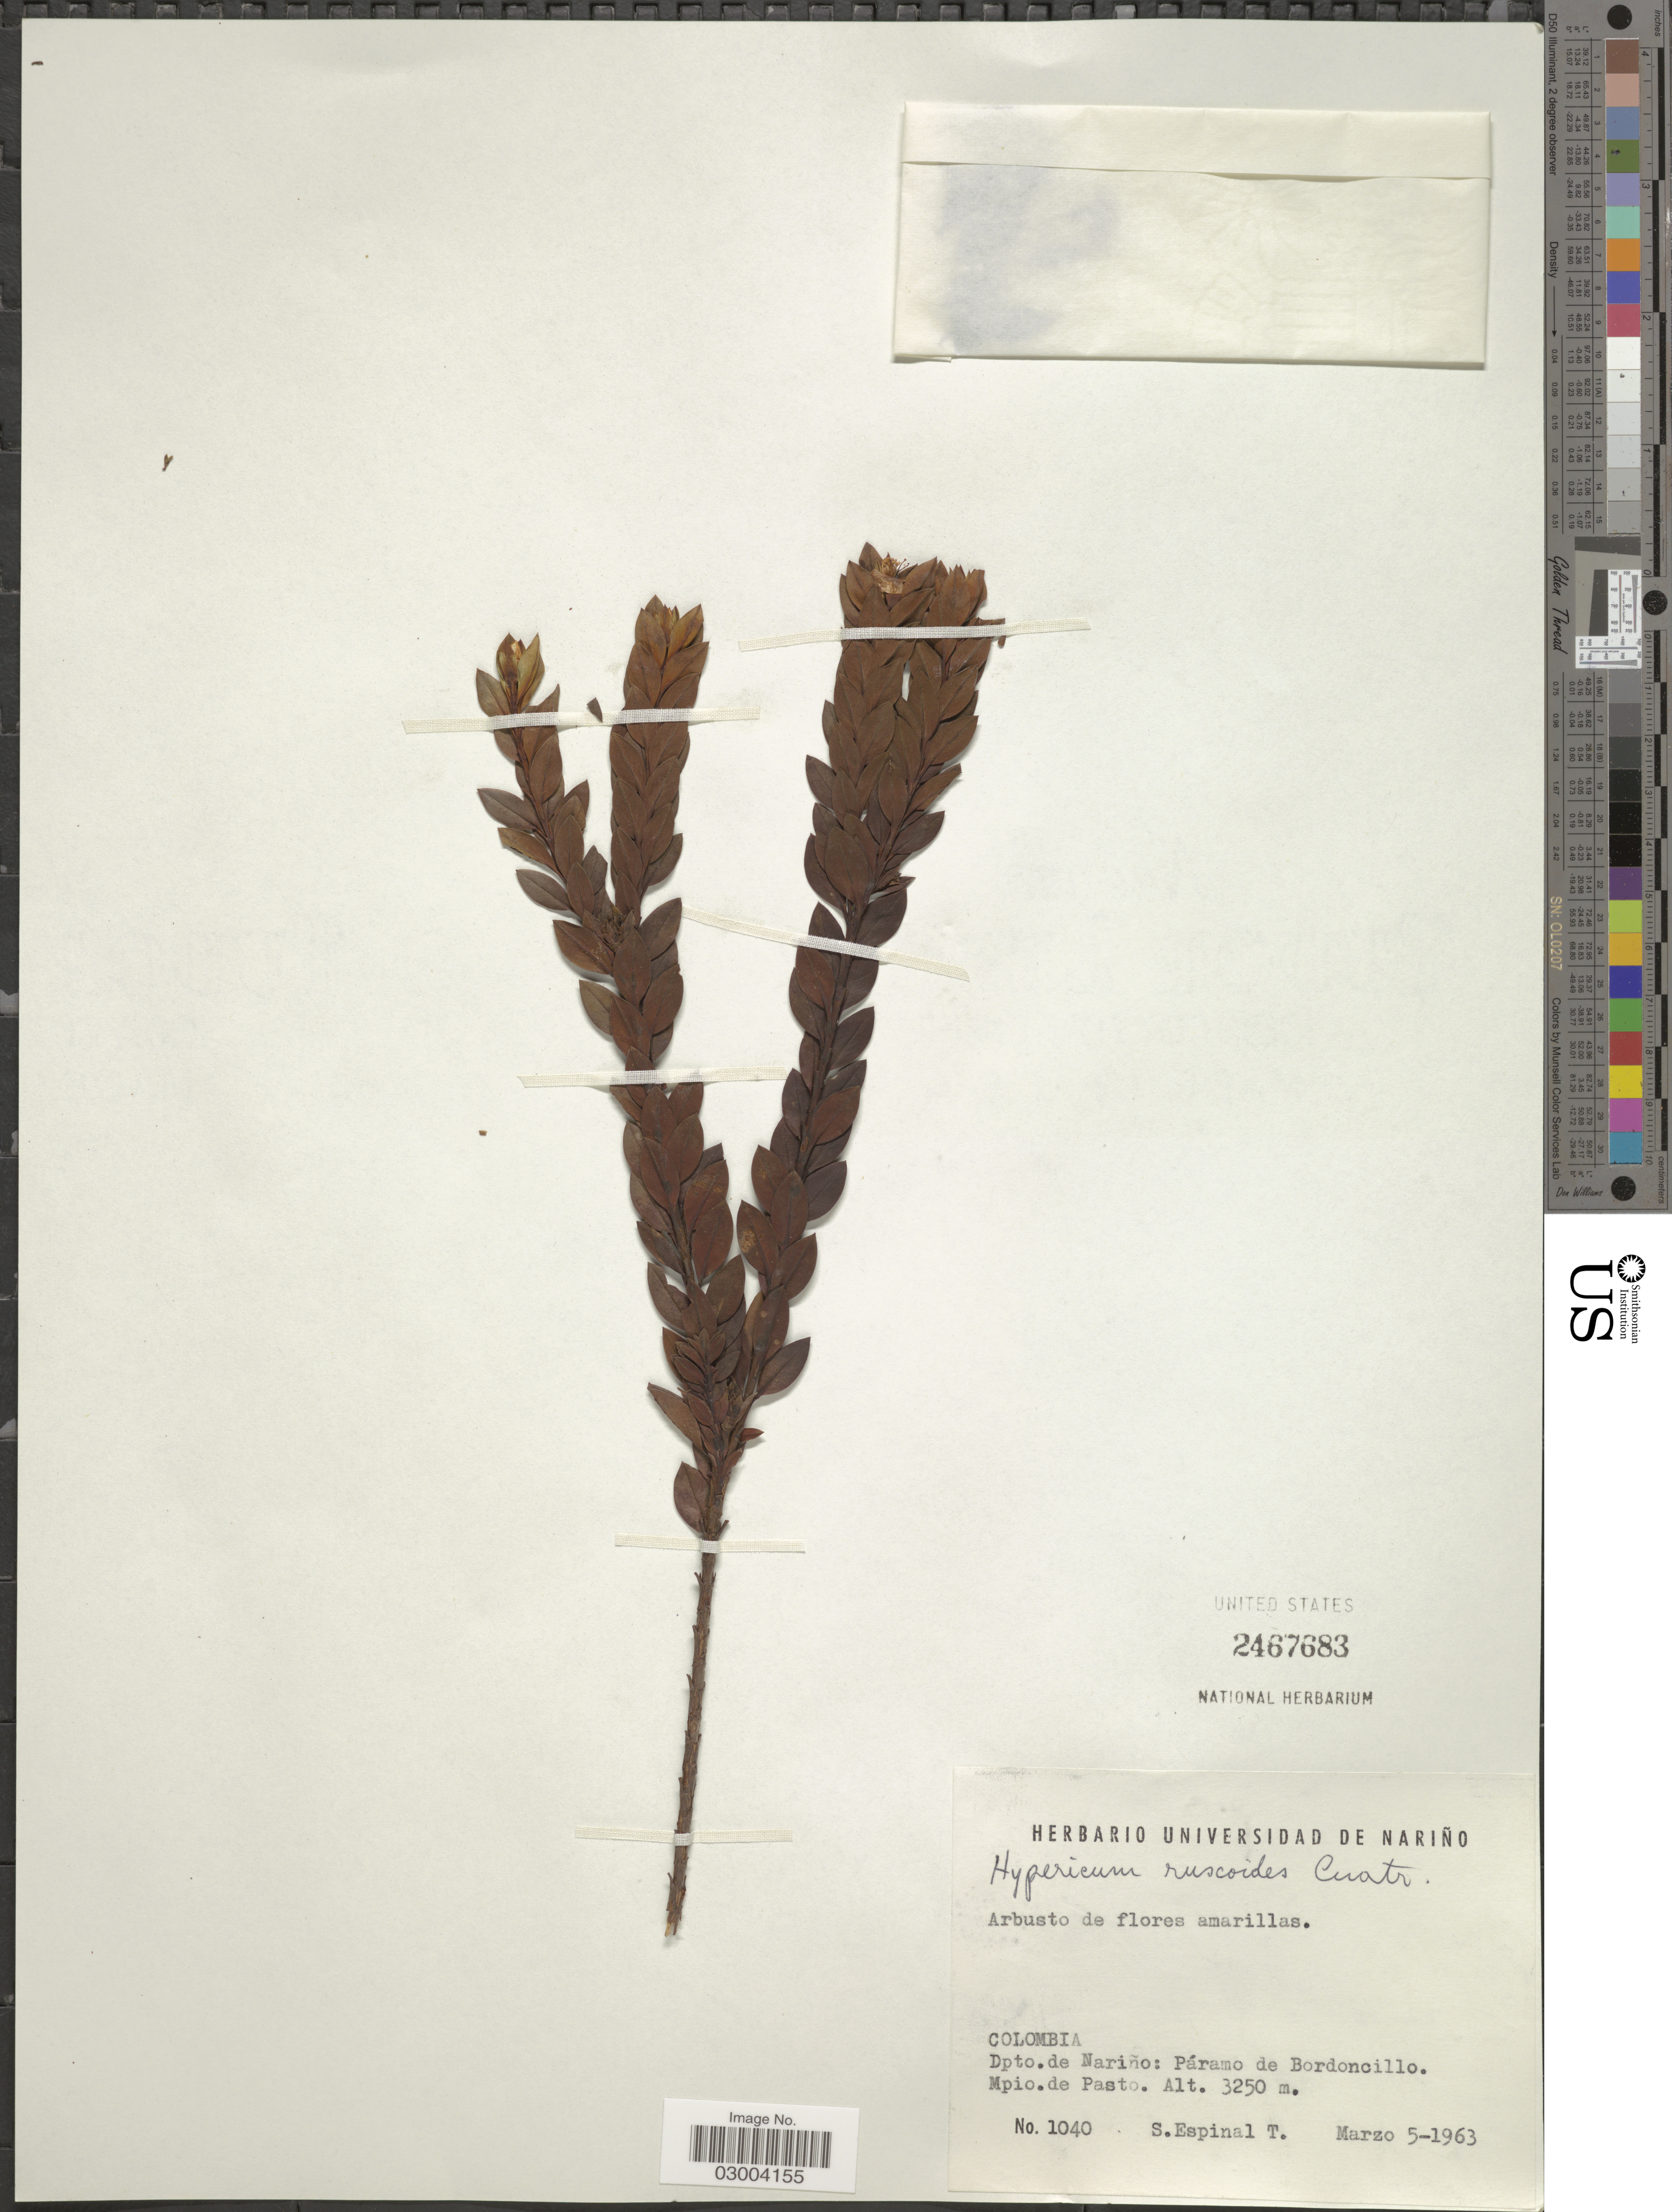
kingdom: Plantae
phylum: Tracheophyta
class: Magnoliopsida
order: Malpighiales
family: Hypericaceae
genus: Hypericum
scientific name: Hypericum ruscoides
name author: Cuatrec.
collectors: S. Espinal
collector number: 1040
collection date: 1963-03-05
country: Colombia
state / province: Nariño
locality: Dpto. de Nariño: Páramo de Bordoncillo, Mpio. de Pasto.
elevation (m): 3250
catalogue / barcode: US 2467683